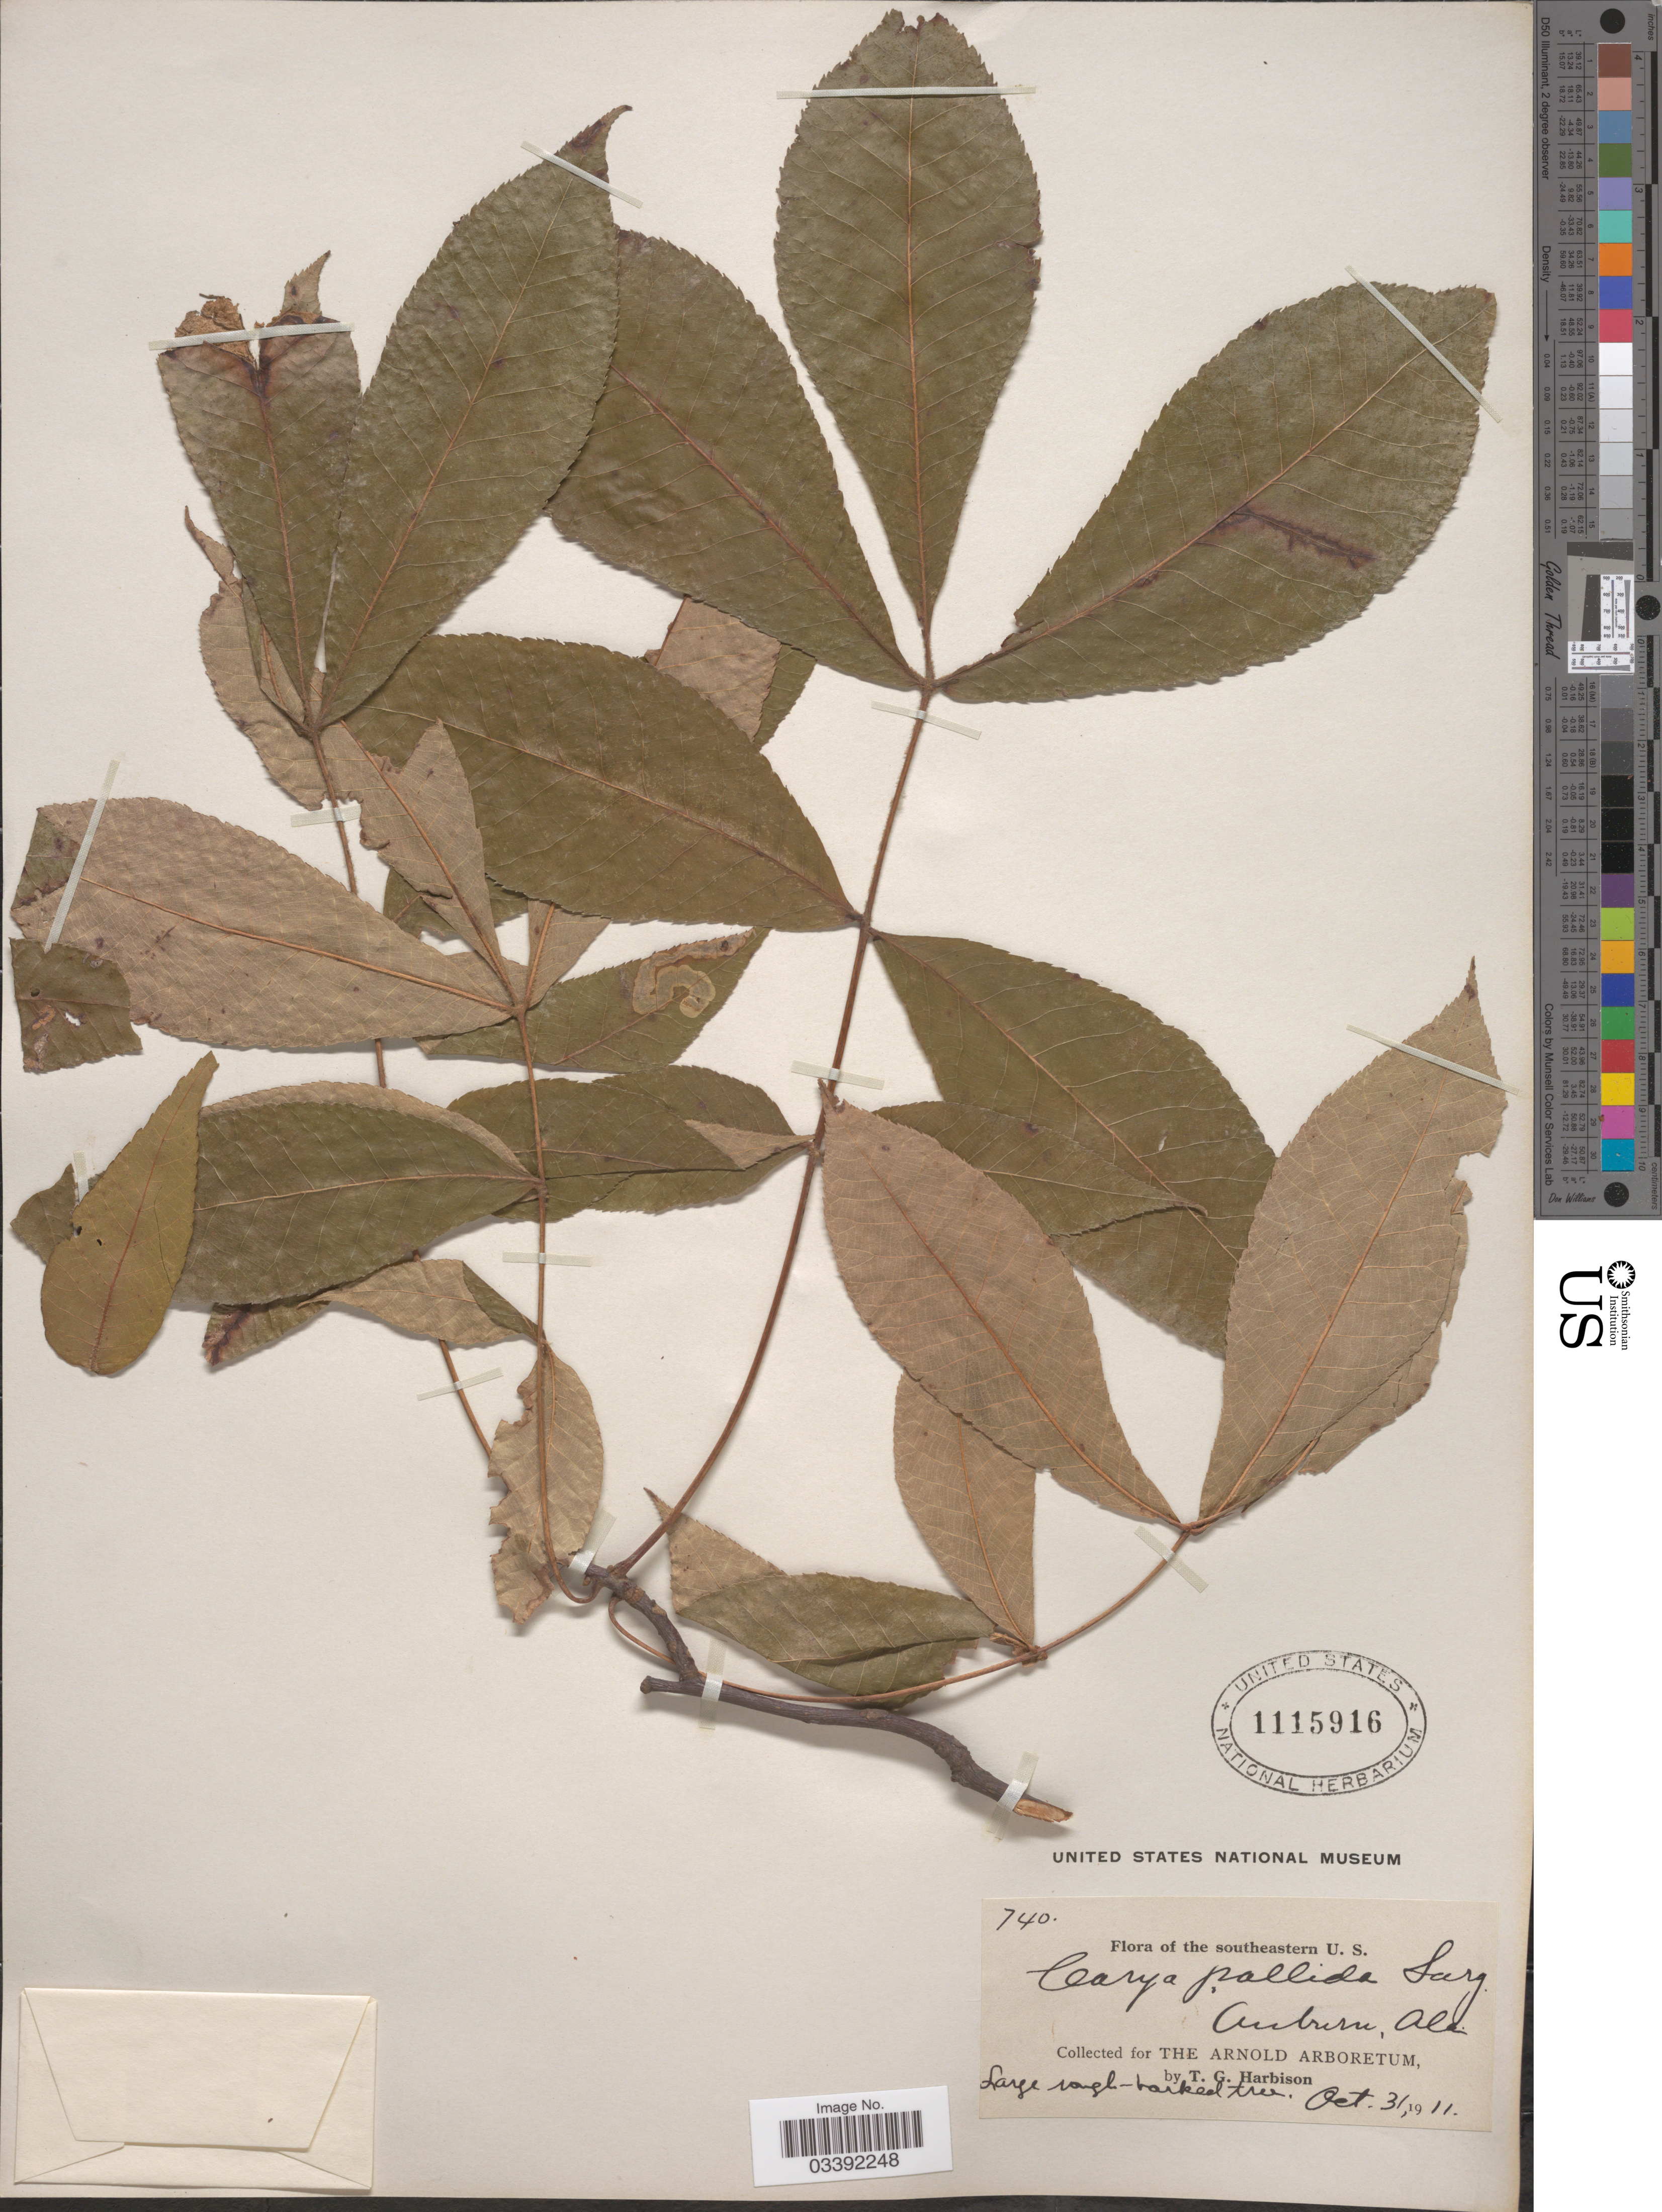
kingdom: Plantae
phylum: Tracheophyta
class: Magnoliopsida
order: Fagales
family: Juglandaceae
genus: Carya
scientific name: Carya pallida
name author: (Ashe) Engl. & Graebner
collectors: T. Harbison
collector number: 740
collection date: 1911-10-31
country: United States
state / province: Alabama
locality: Auburn.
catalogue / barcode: US 1115916